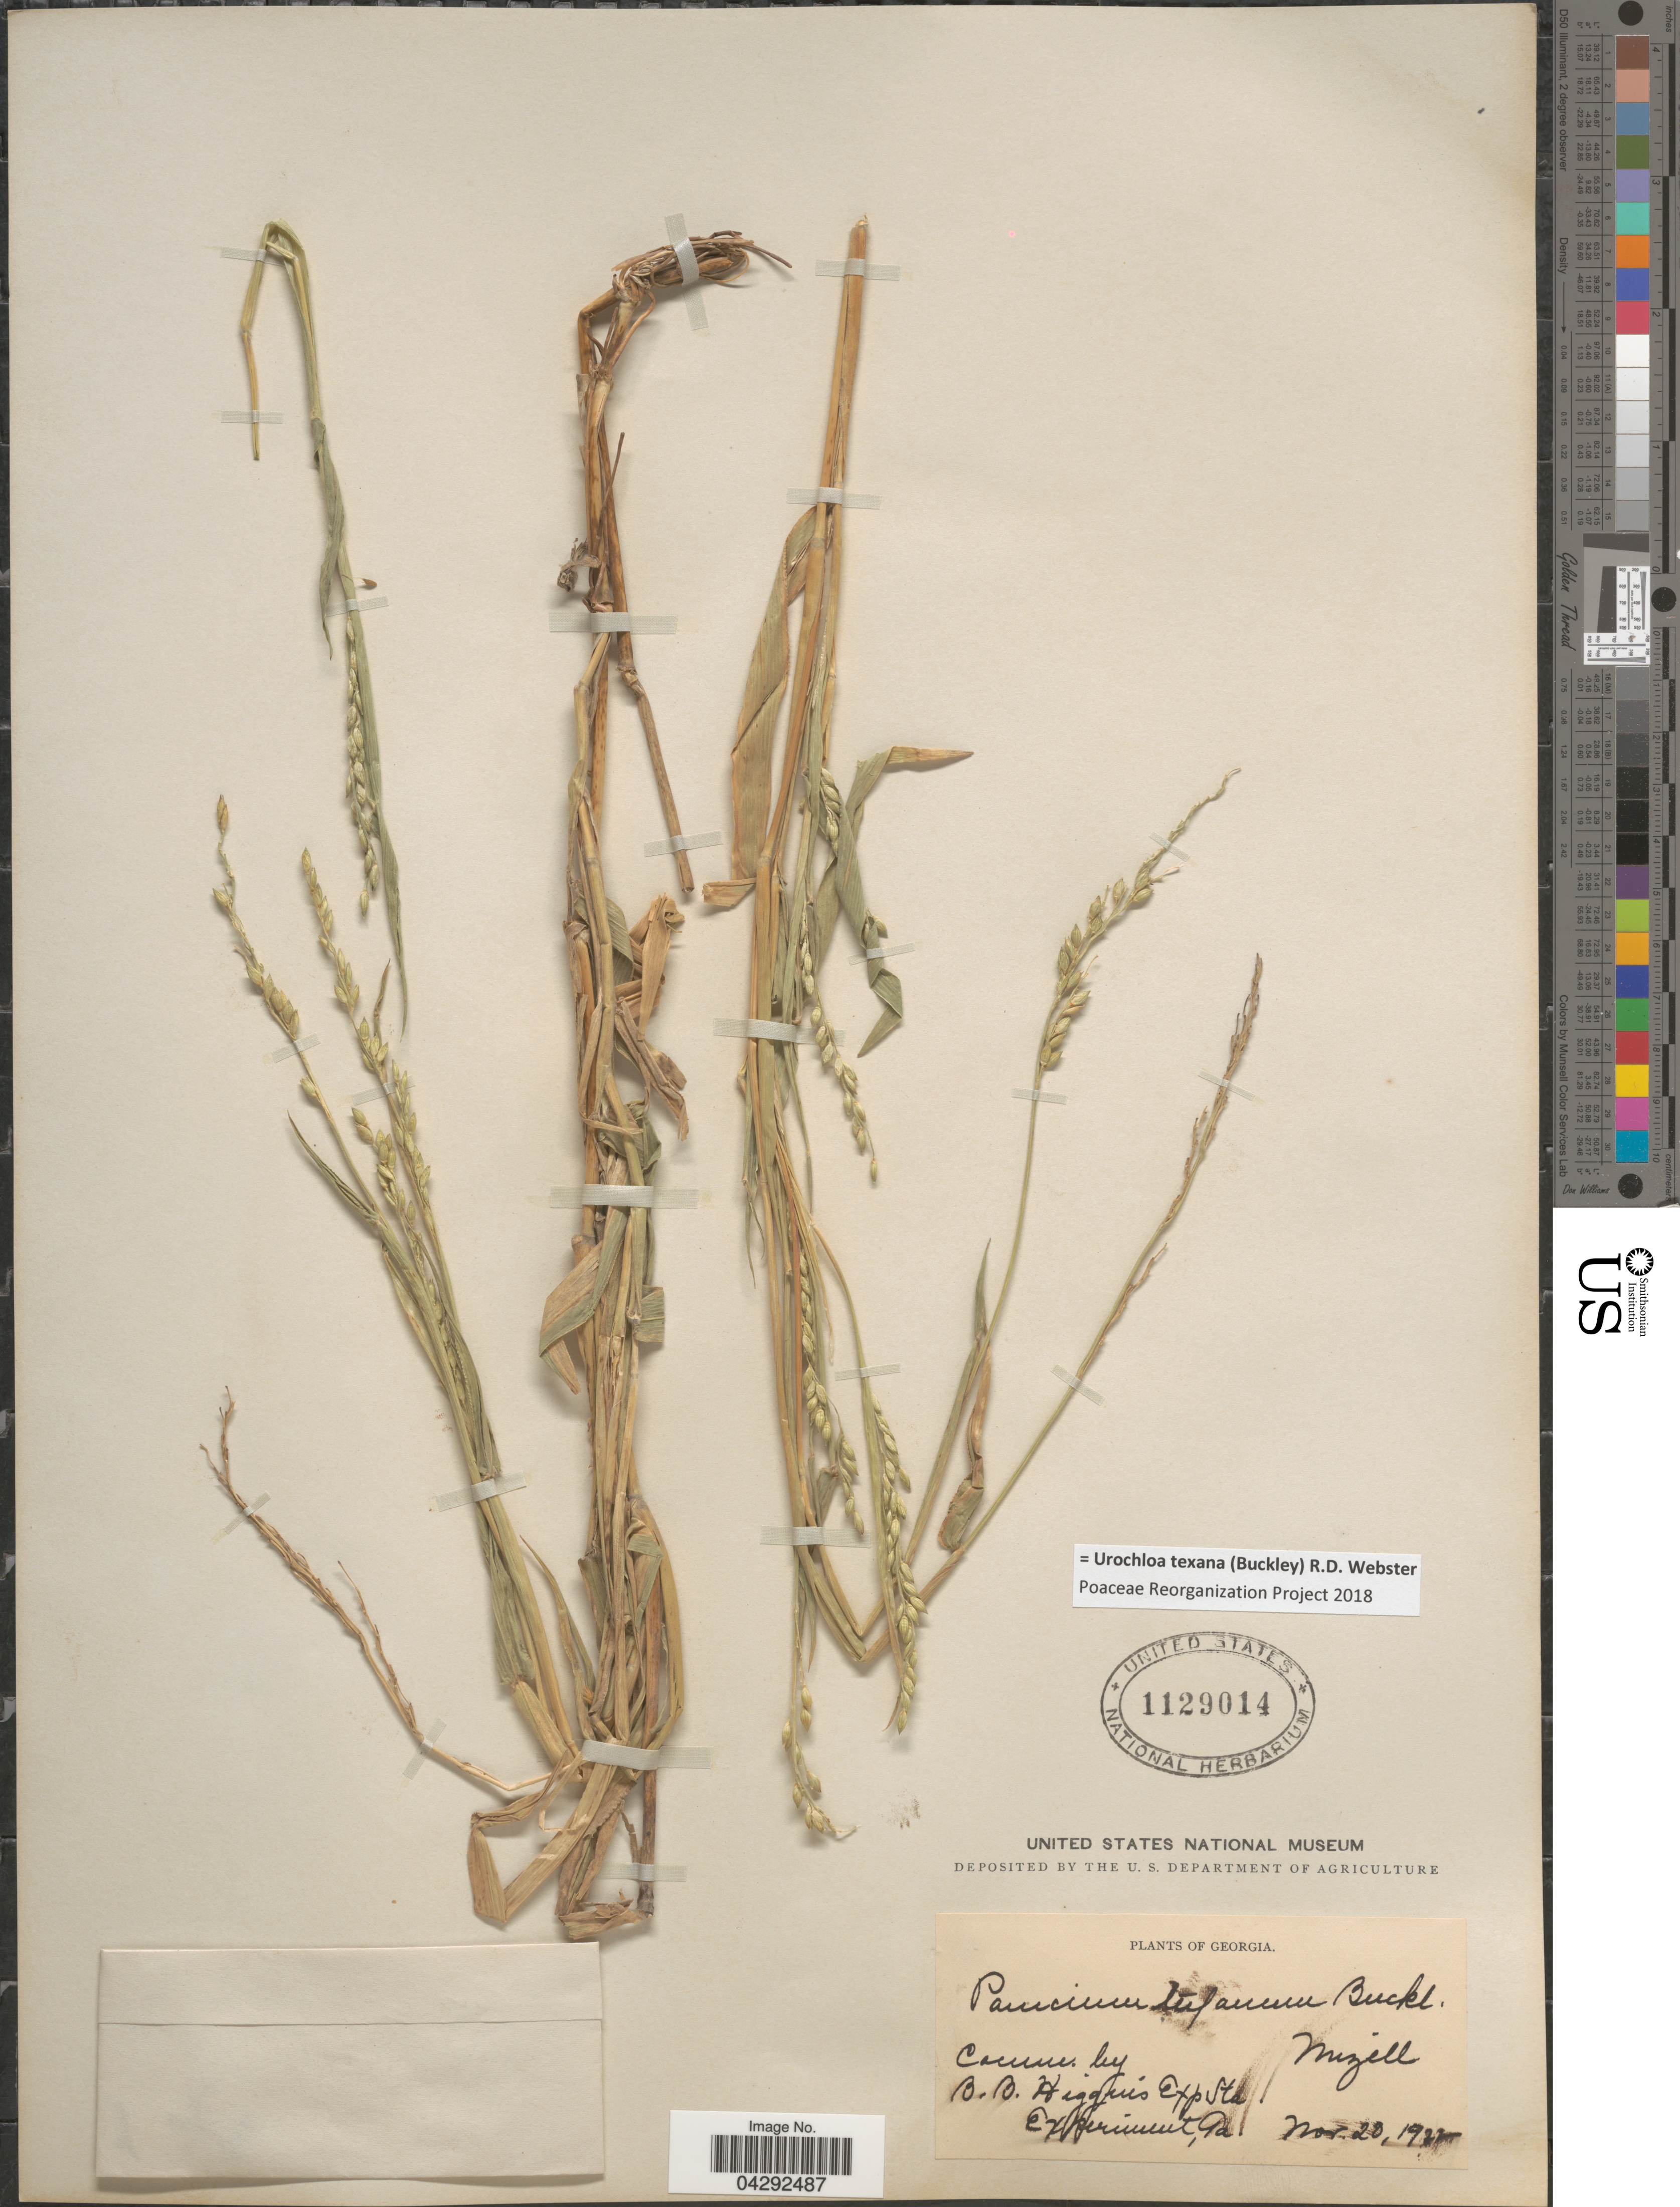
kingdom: Plantae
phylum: Tracheophyta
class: Liliopsida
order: Poales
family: Poaceae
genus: Urochloa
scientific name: Urochloa texana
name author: (Buckley) R.D. Webster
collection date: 1922-11-20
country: United States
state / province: Georgia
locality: B.B. Higgin's Exp Sta. Experiment.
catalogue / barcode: US 1129014